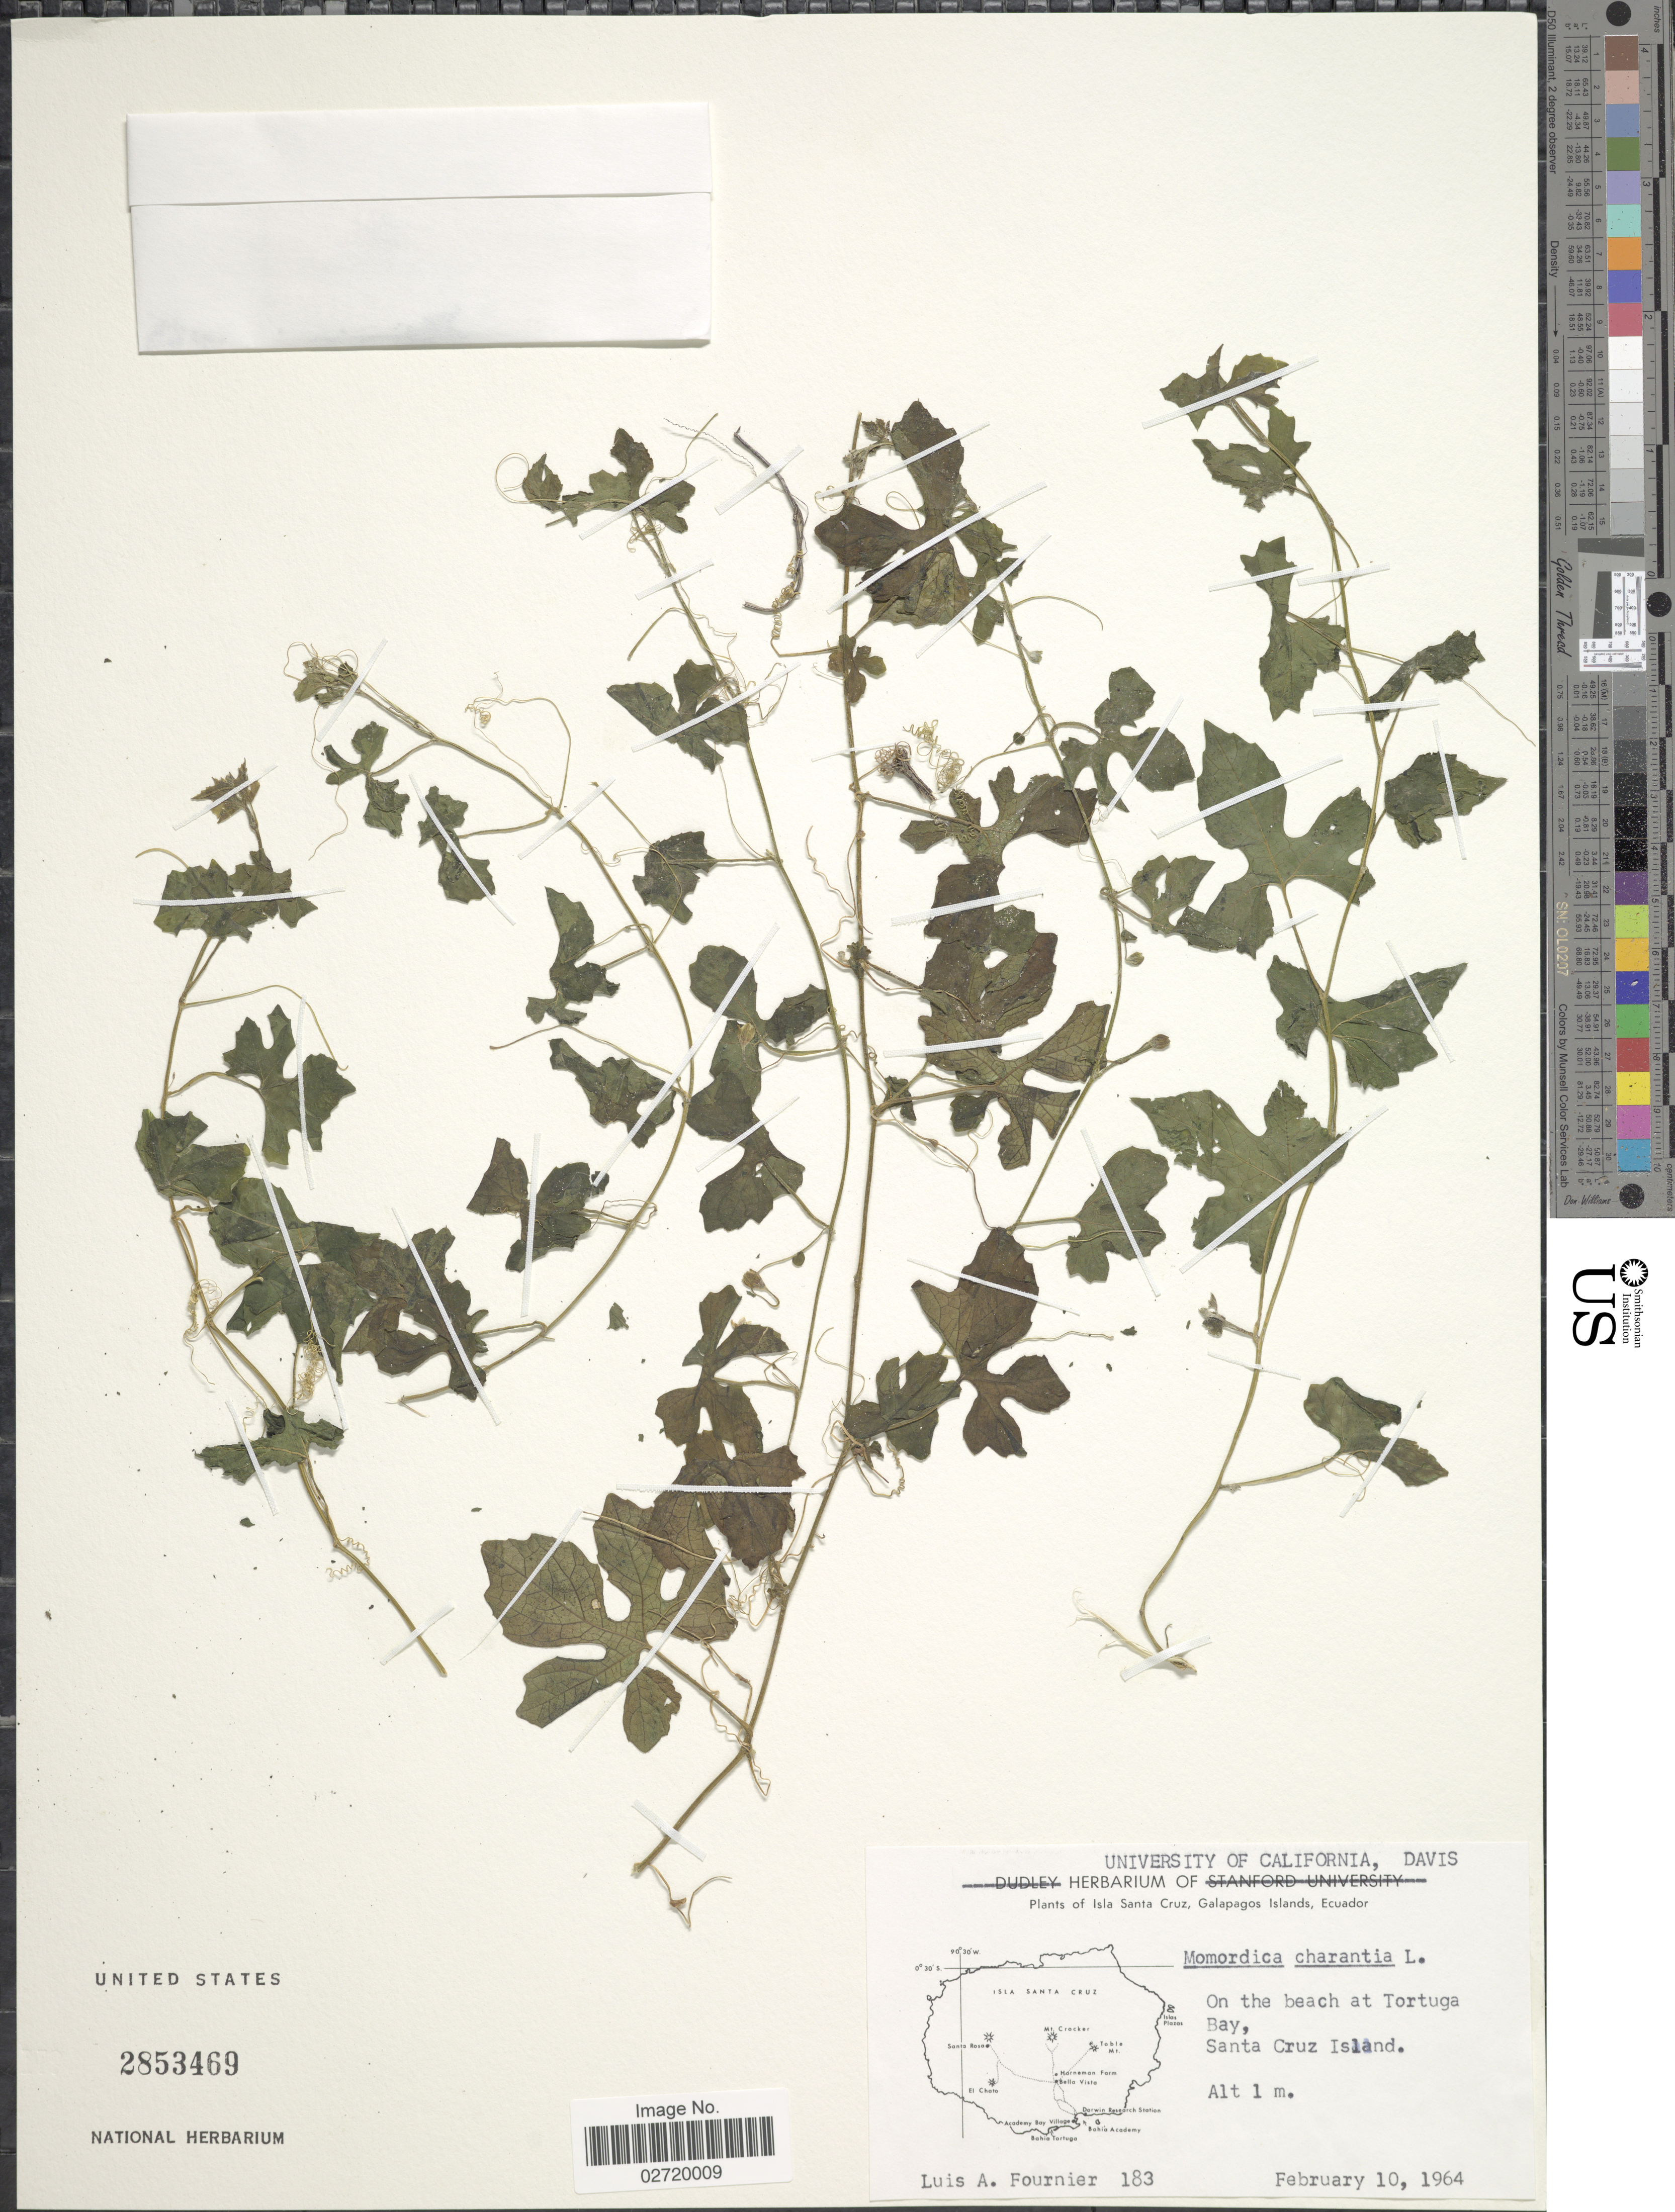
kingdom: Plantae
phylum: Tracheophyta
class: Magnoliopsida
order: Cucurbitales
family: Cucurbitaceae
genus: Momordica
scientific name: Momordica charantia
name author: L.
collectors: L. A. Fournier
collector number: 183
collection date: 1964-02-10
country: Ecuador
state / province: Colón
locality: Isla Santa Cruz. Galapagos Islands. On the beach at Tortuga Bay. Santa Cruz Island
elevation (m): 1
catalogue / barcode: US 2853469